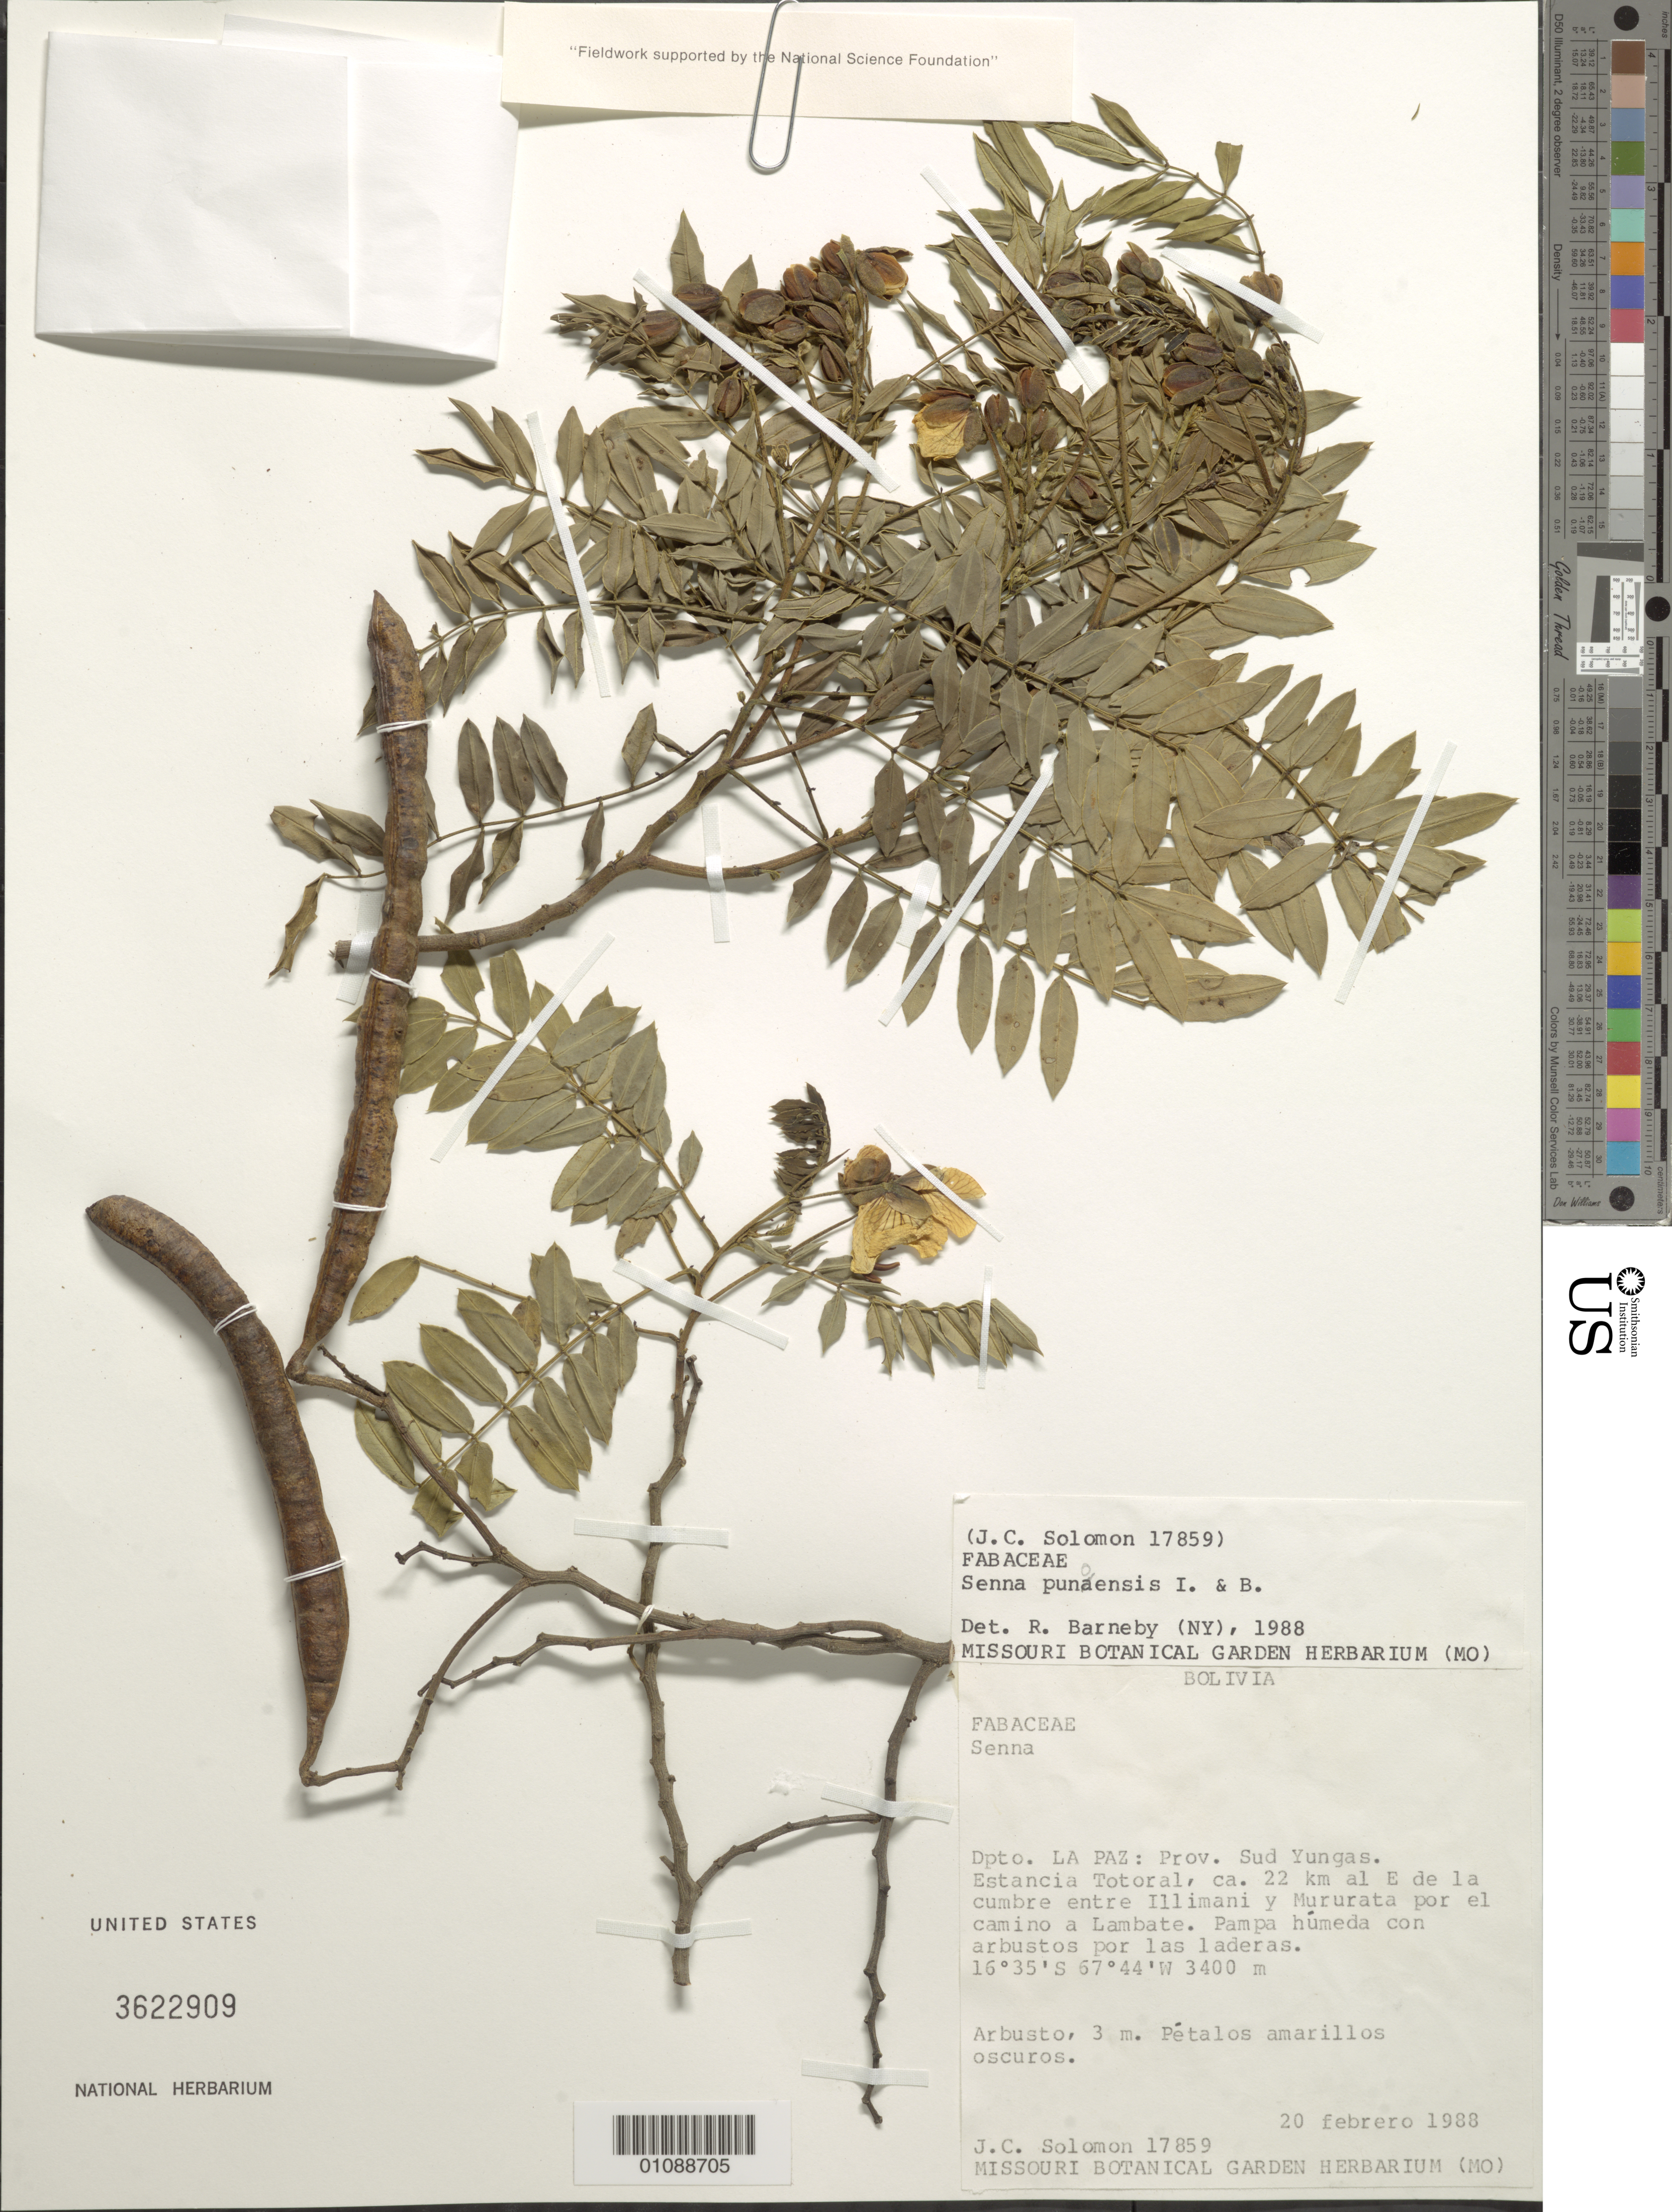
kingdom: Plantae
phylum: Tracheophyta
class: Magnoliopsida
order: Fabales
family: Fabaceae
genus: Senna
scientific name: Senna punoensis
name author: H.S. Irwin & Barneby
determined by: Barneby, Rupert C., (NY)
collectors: J. C. Solomon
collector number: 17859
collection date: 1988-02-20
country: Bolivia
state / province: La Paz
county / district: Sud Yungas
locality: Estancia Totoral, ca. 22 km al E de la cumbre entre Illimani y Mururata por el camino a Lambate.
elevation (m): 3400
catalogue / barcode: US 3622909